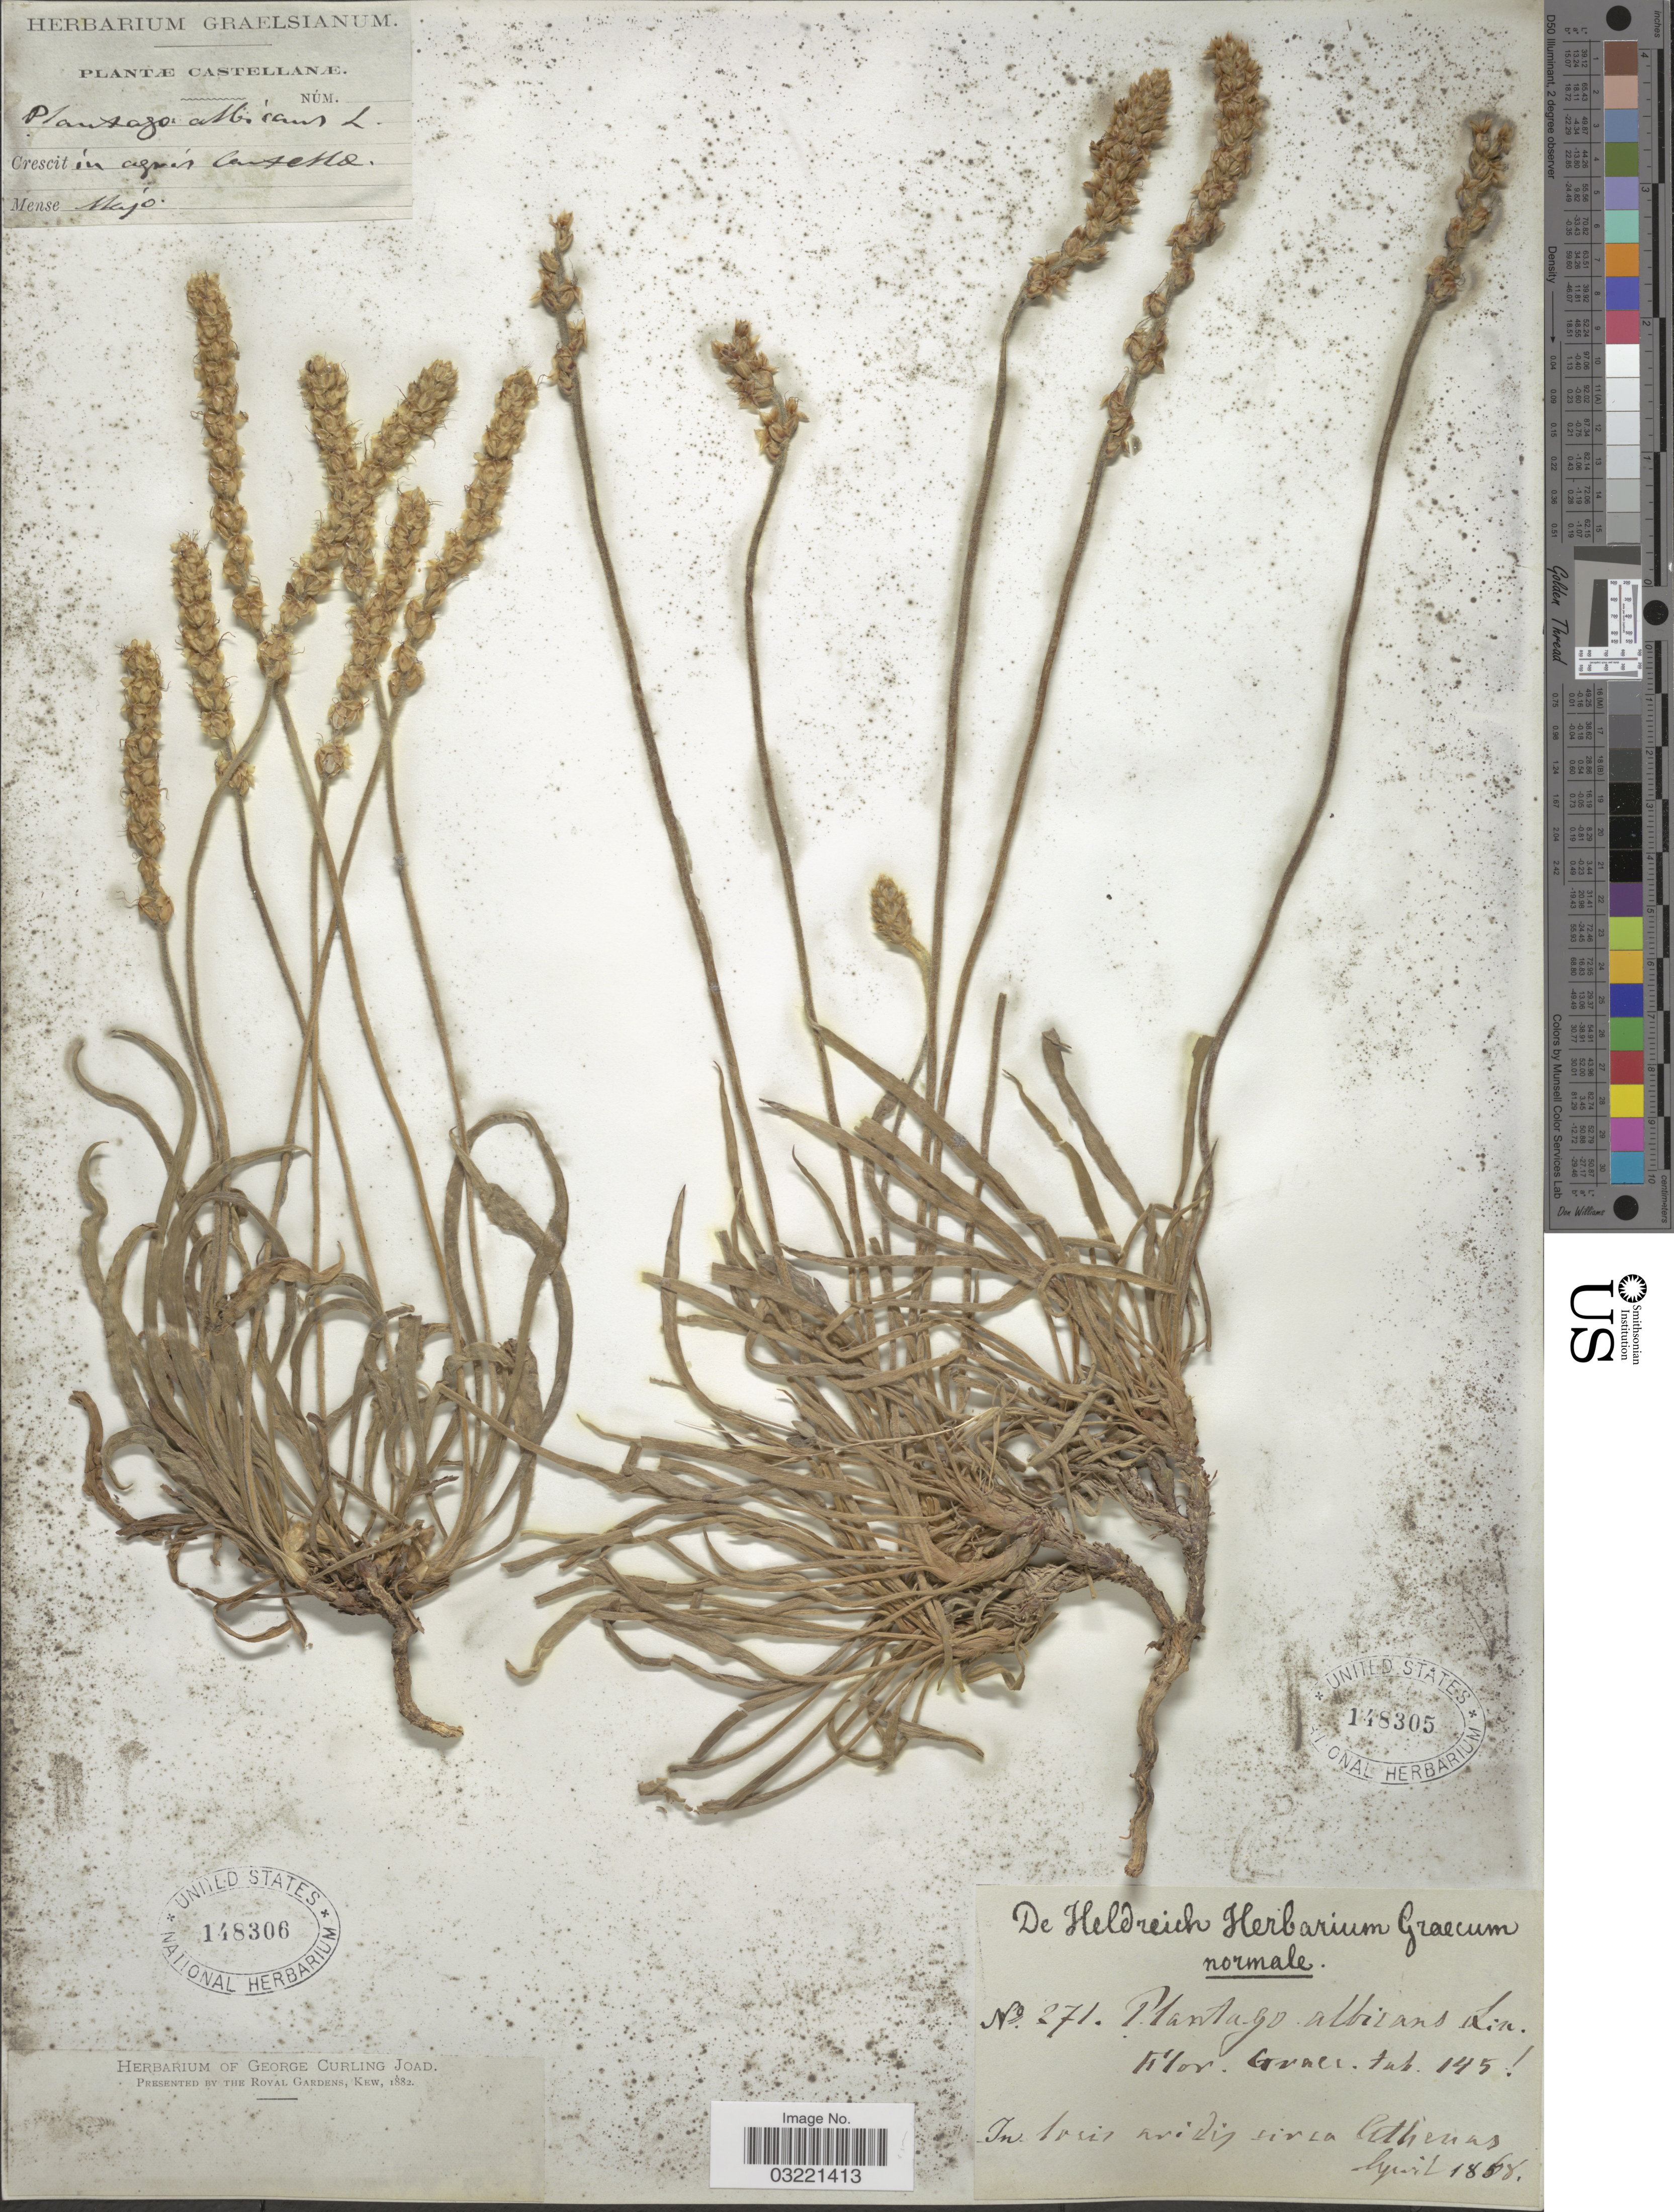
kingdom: Plantae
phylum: Tracheophyta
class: Magnoliopsida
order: Lamiales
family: Plantaginaceae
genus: Plantago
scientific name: Plantago albicans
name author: L.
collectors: ex Herb. Graelsianum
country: Spain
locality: Castellanæ, in agris Castella.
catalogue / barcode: US 148306-2